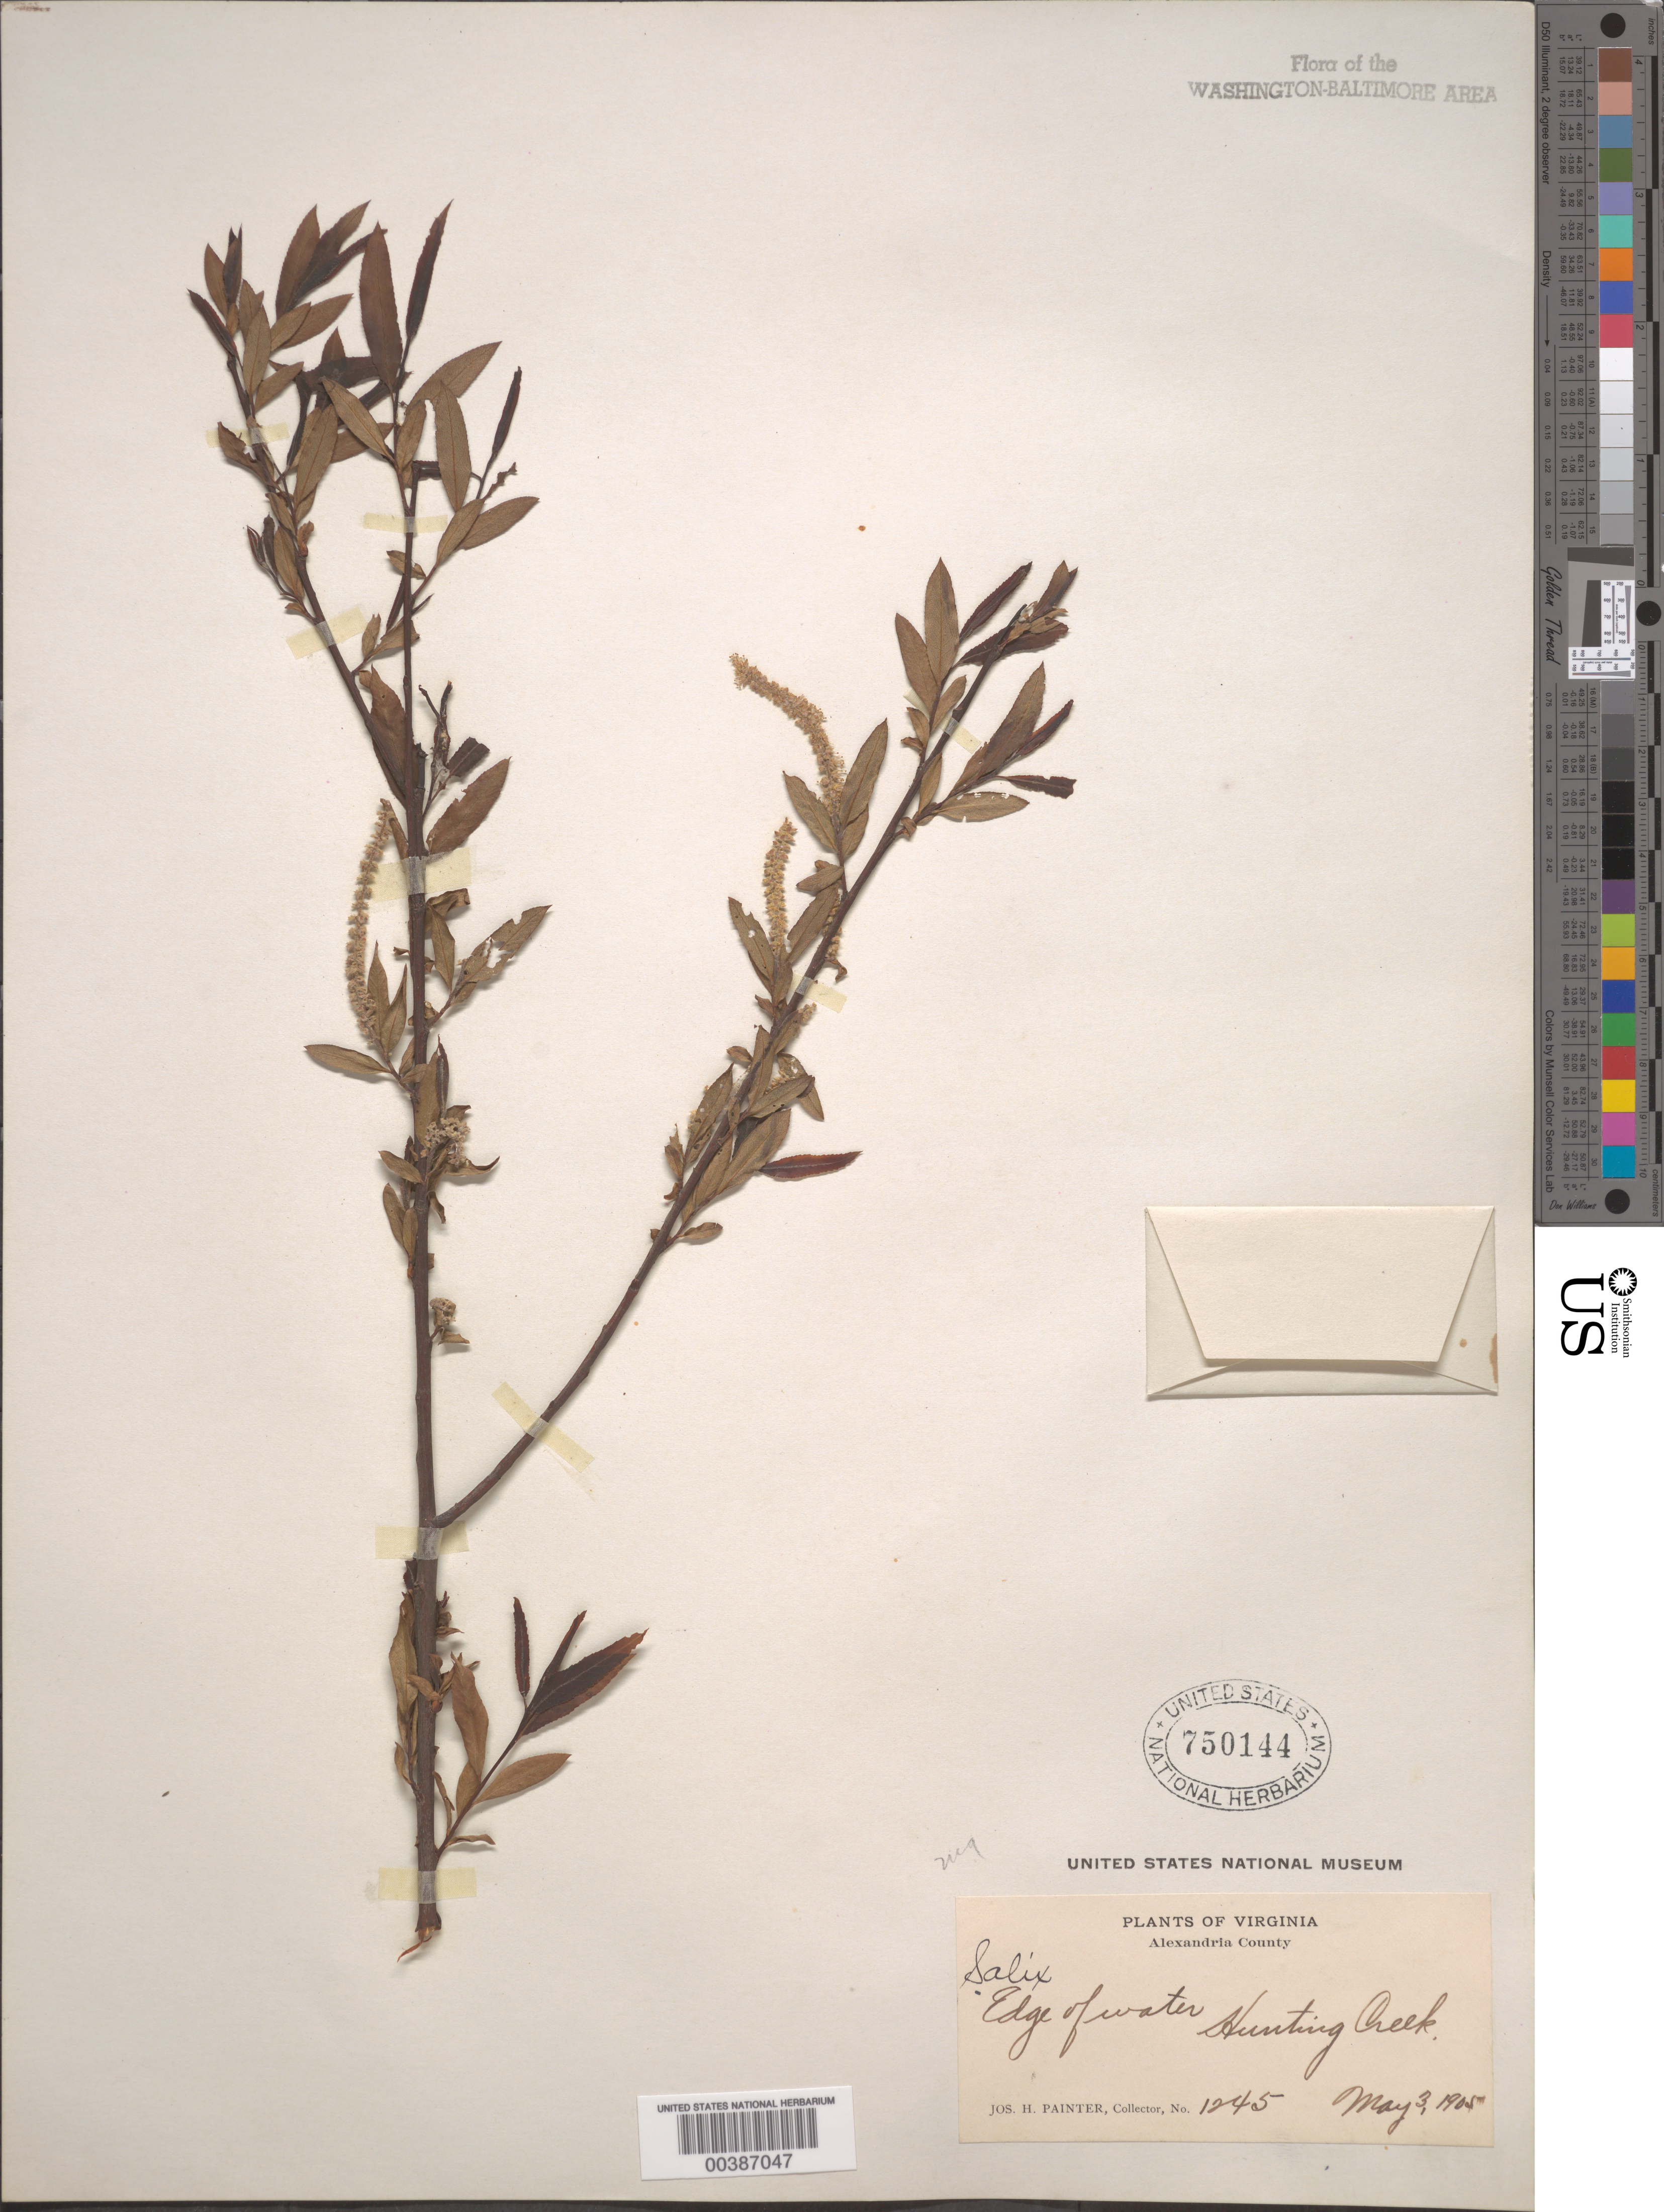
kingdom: Plantae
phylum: Tracheophyta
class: Magnoliopsida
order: Malpighiales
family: Salicaceae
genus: Salix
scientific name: Salix nigra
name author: Marshall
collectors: J. H. Painter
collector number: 1245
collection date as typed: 03 May 1905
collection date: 1905-05-03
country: United States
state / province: Virginia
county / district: Fairfax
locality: Hunting Creek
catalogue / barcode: US 750144